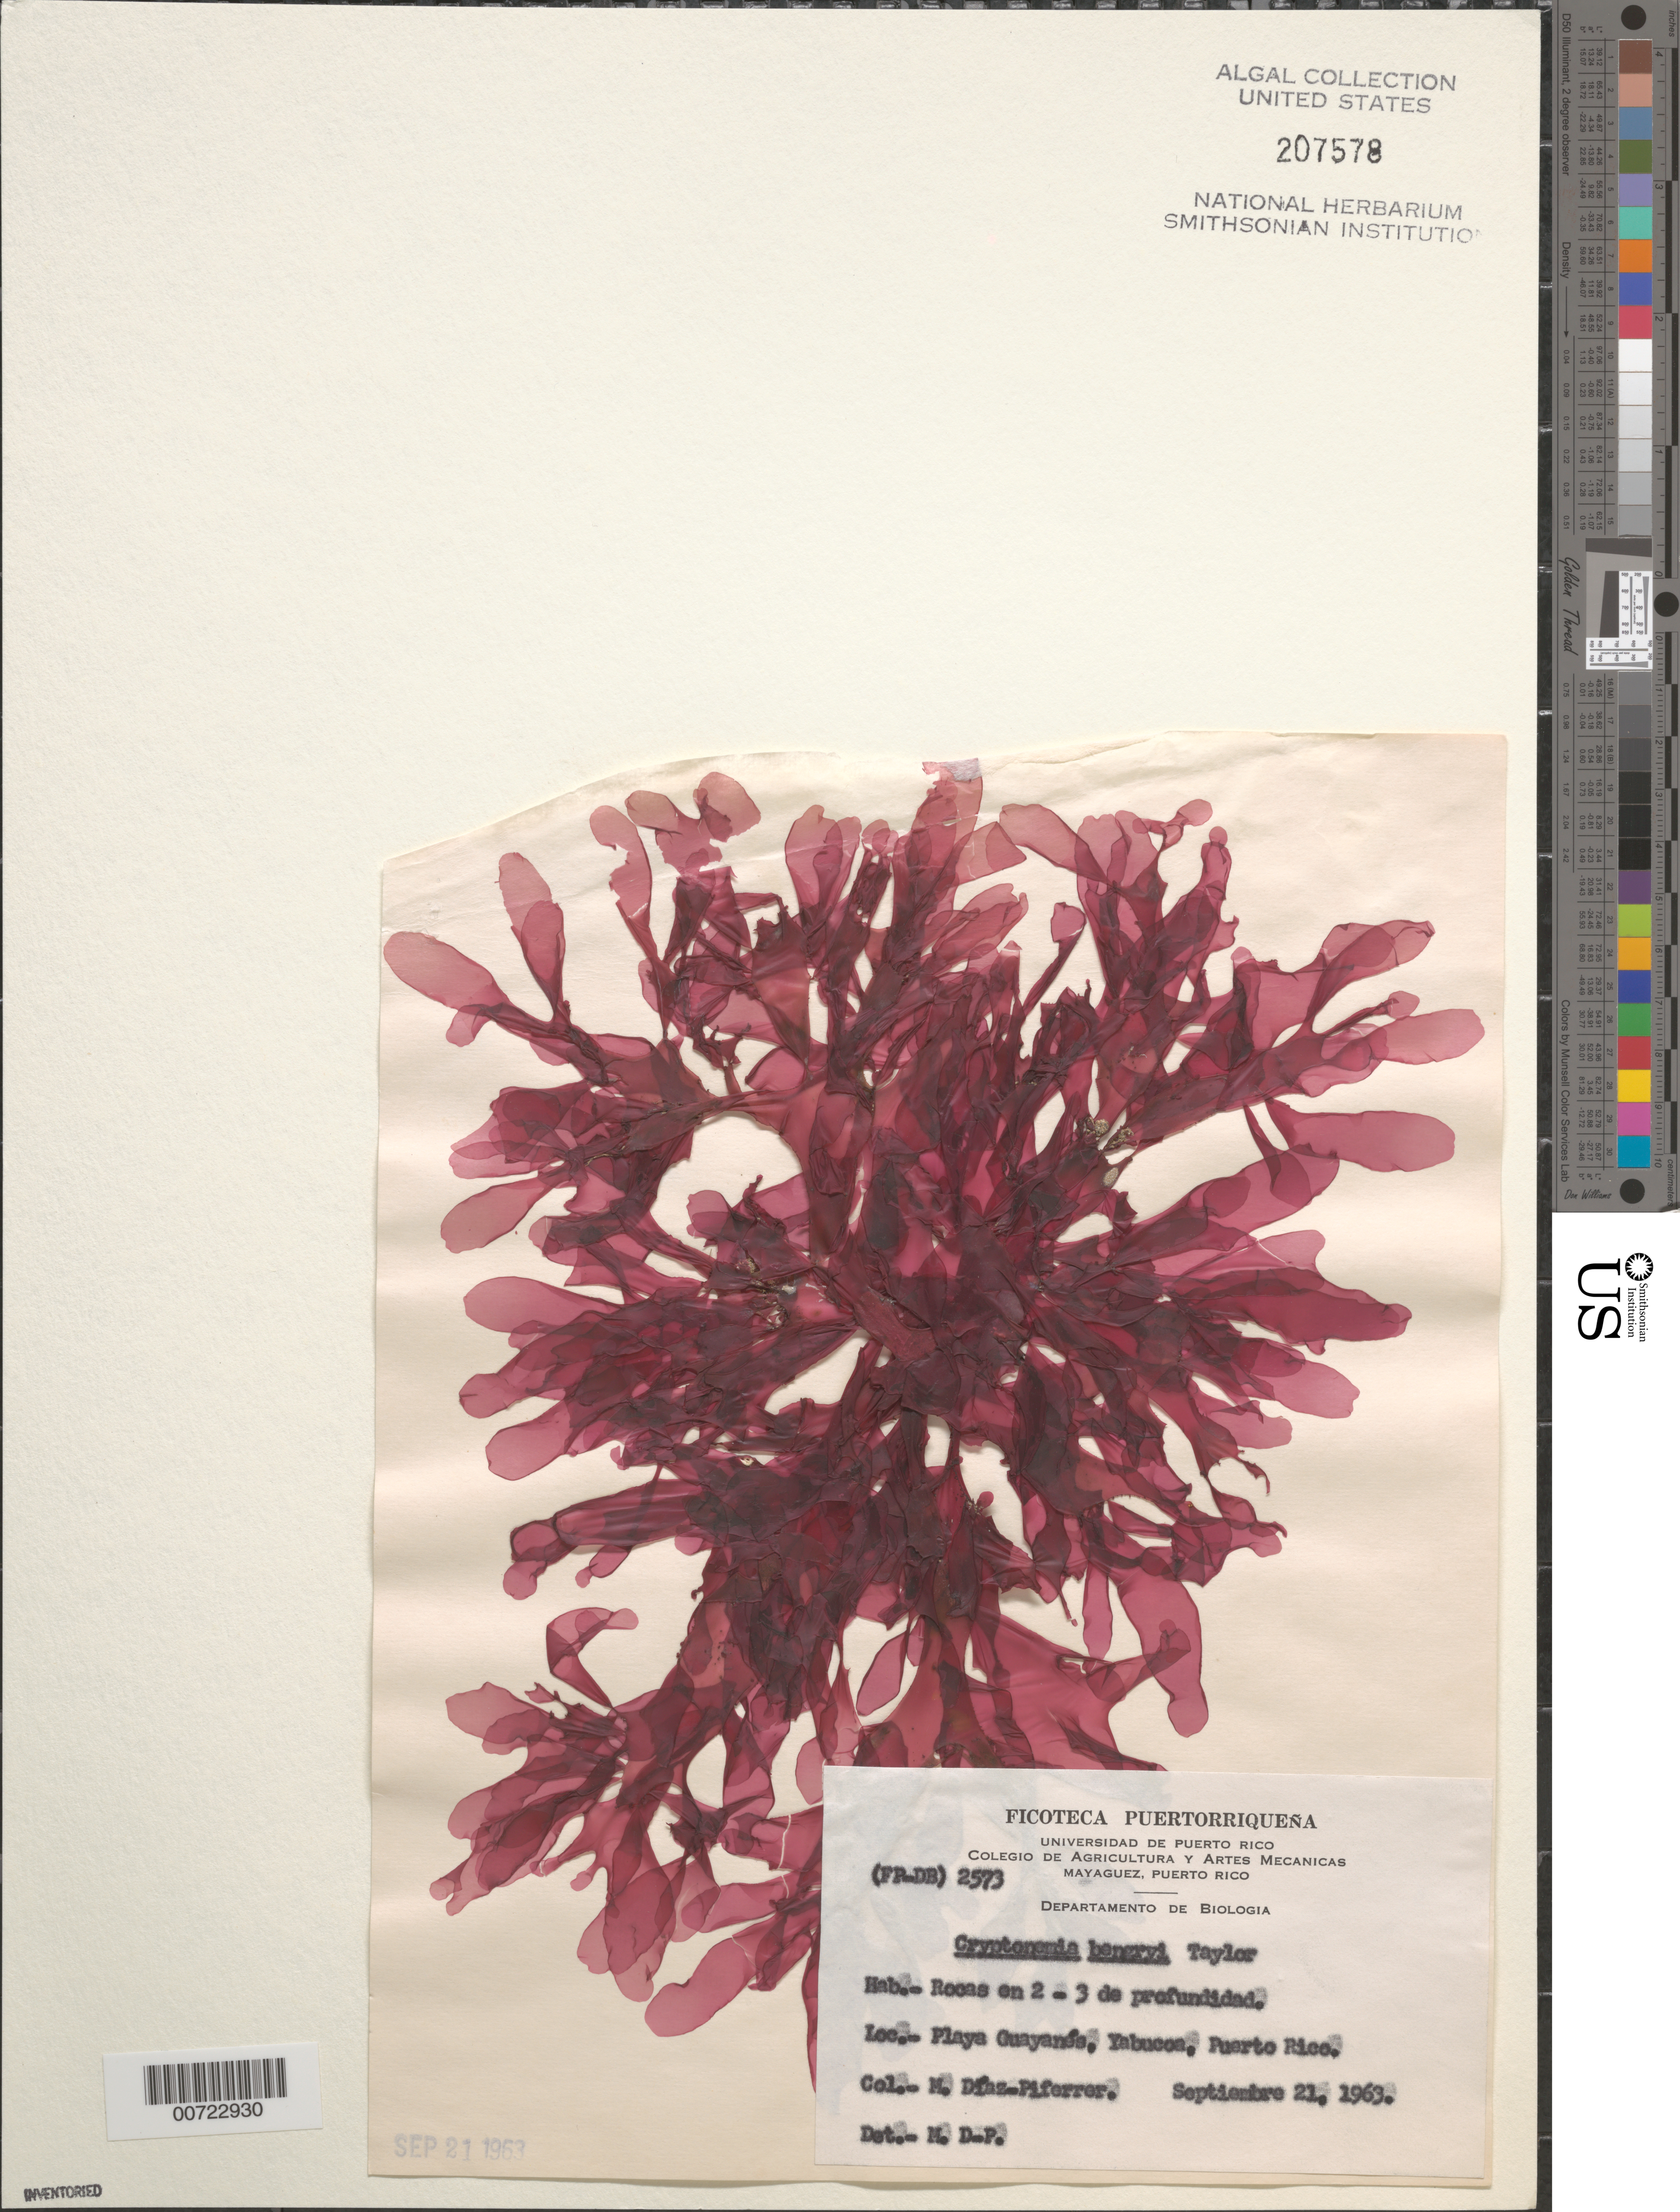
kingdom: Plantae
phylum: Rhodophyta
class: Florideophyceae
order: Halymeniales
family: Halymeniaceae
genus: Cryptonemia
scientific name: Cryptonemia bengryi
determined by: Diaz-Piferrer, M.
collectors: M. Diaz-Piferrer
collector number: (FP-DB) 2573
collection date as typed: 21 Sep 1963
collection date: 1963-09-21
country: Puerto Rico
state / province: Yabucoa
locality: Playa Guayanes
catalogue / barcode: US 207578